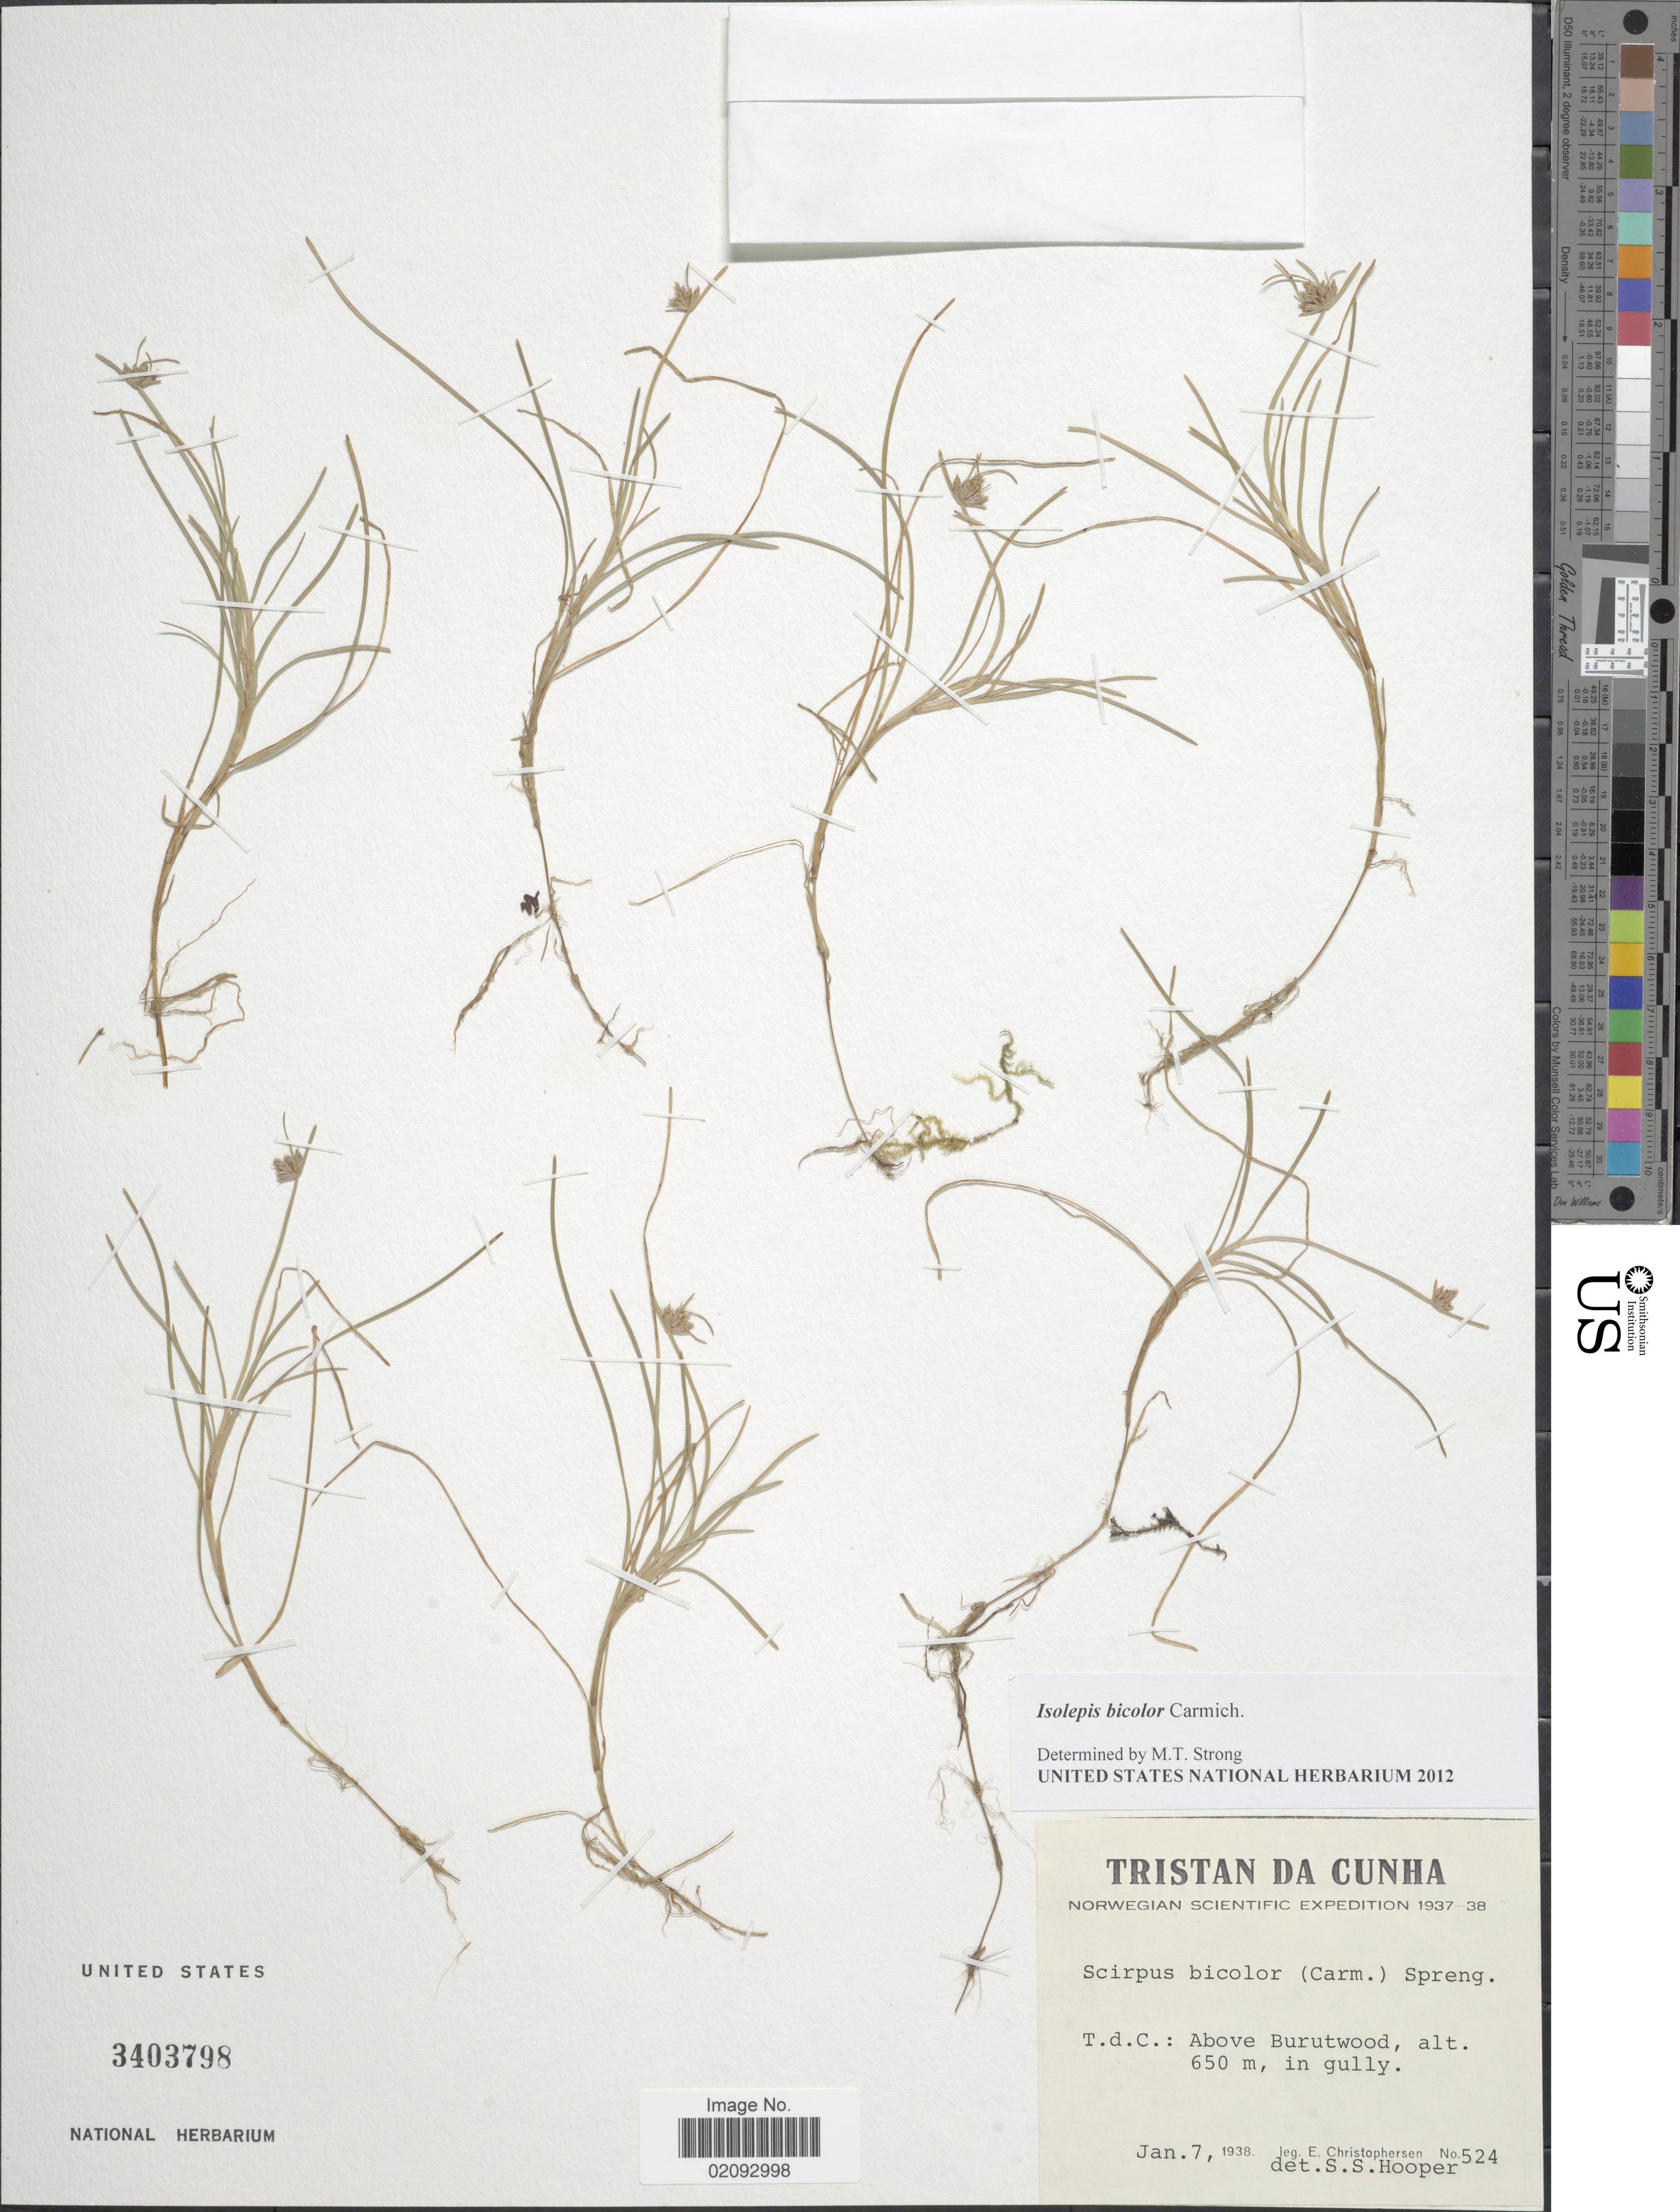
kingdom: Plantae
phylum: Tracheophyta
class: Liliopsida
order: Poales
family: Cyperaceae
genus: Isolepis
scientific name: Isolepis bicolor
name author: Carmich.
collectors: E. Christophersen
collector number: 524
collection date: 1938-01-07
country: St. Helena Islands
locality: Tristan Da Cunha, T.d.C.: Above Burutwood, in gully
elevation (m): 650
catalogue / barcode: US 3403798